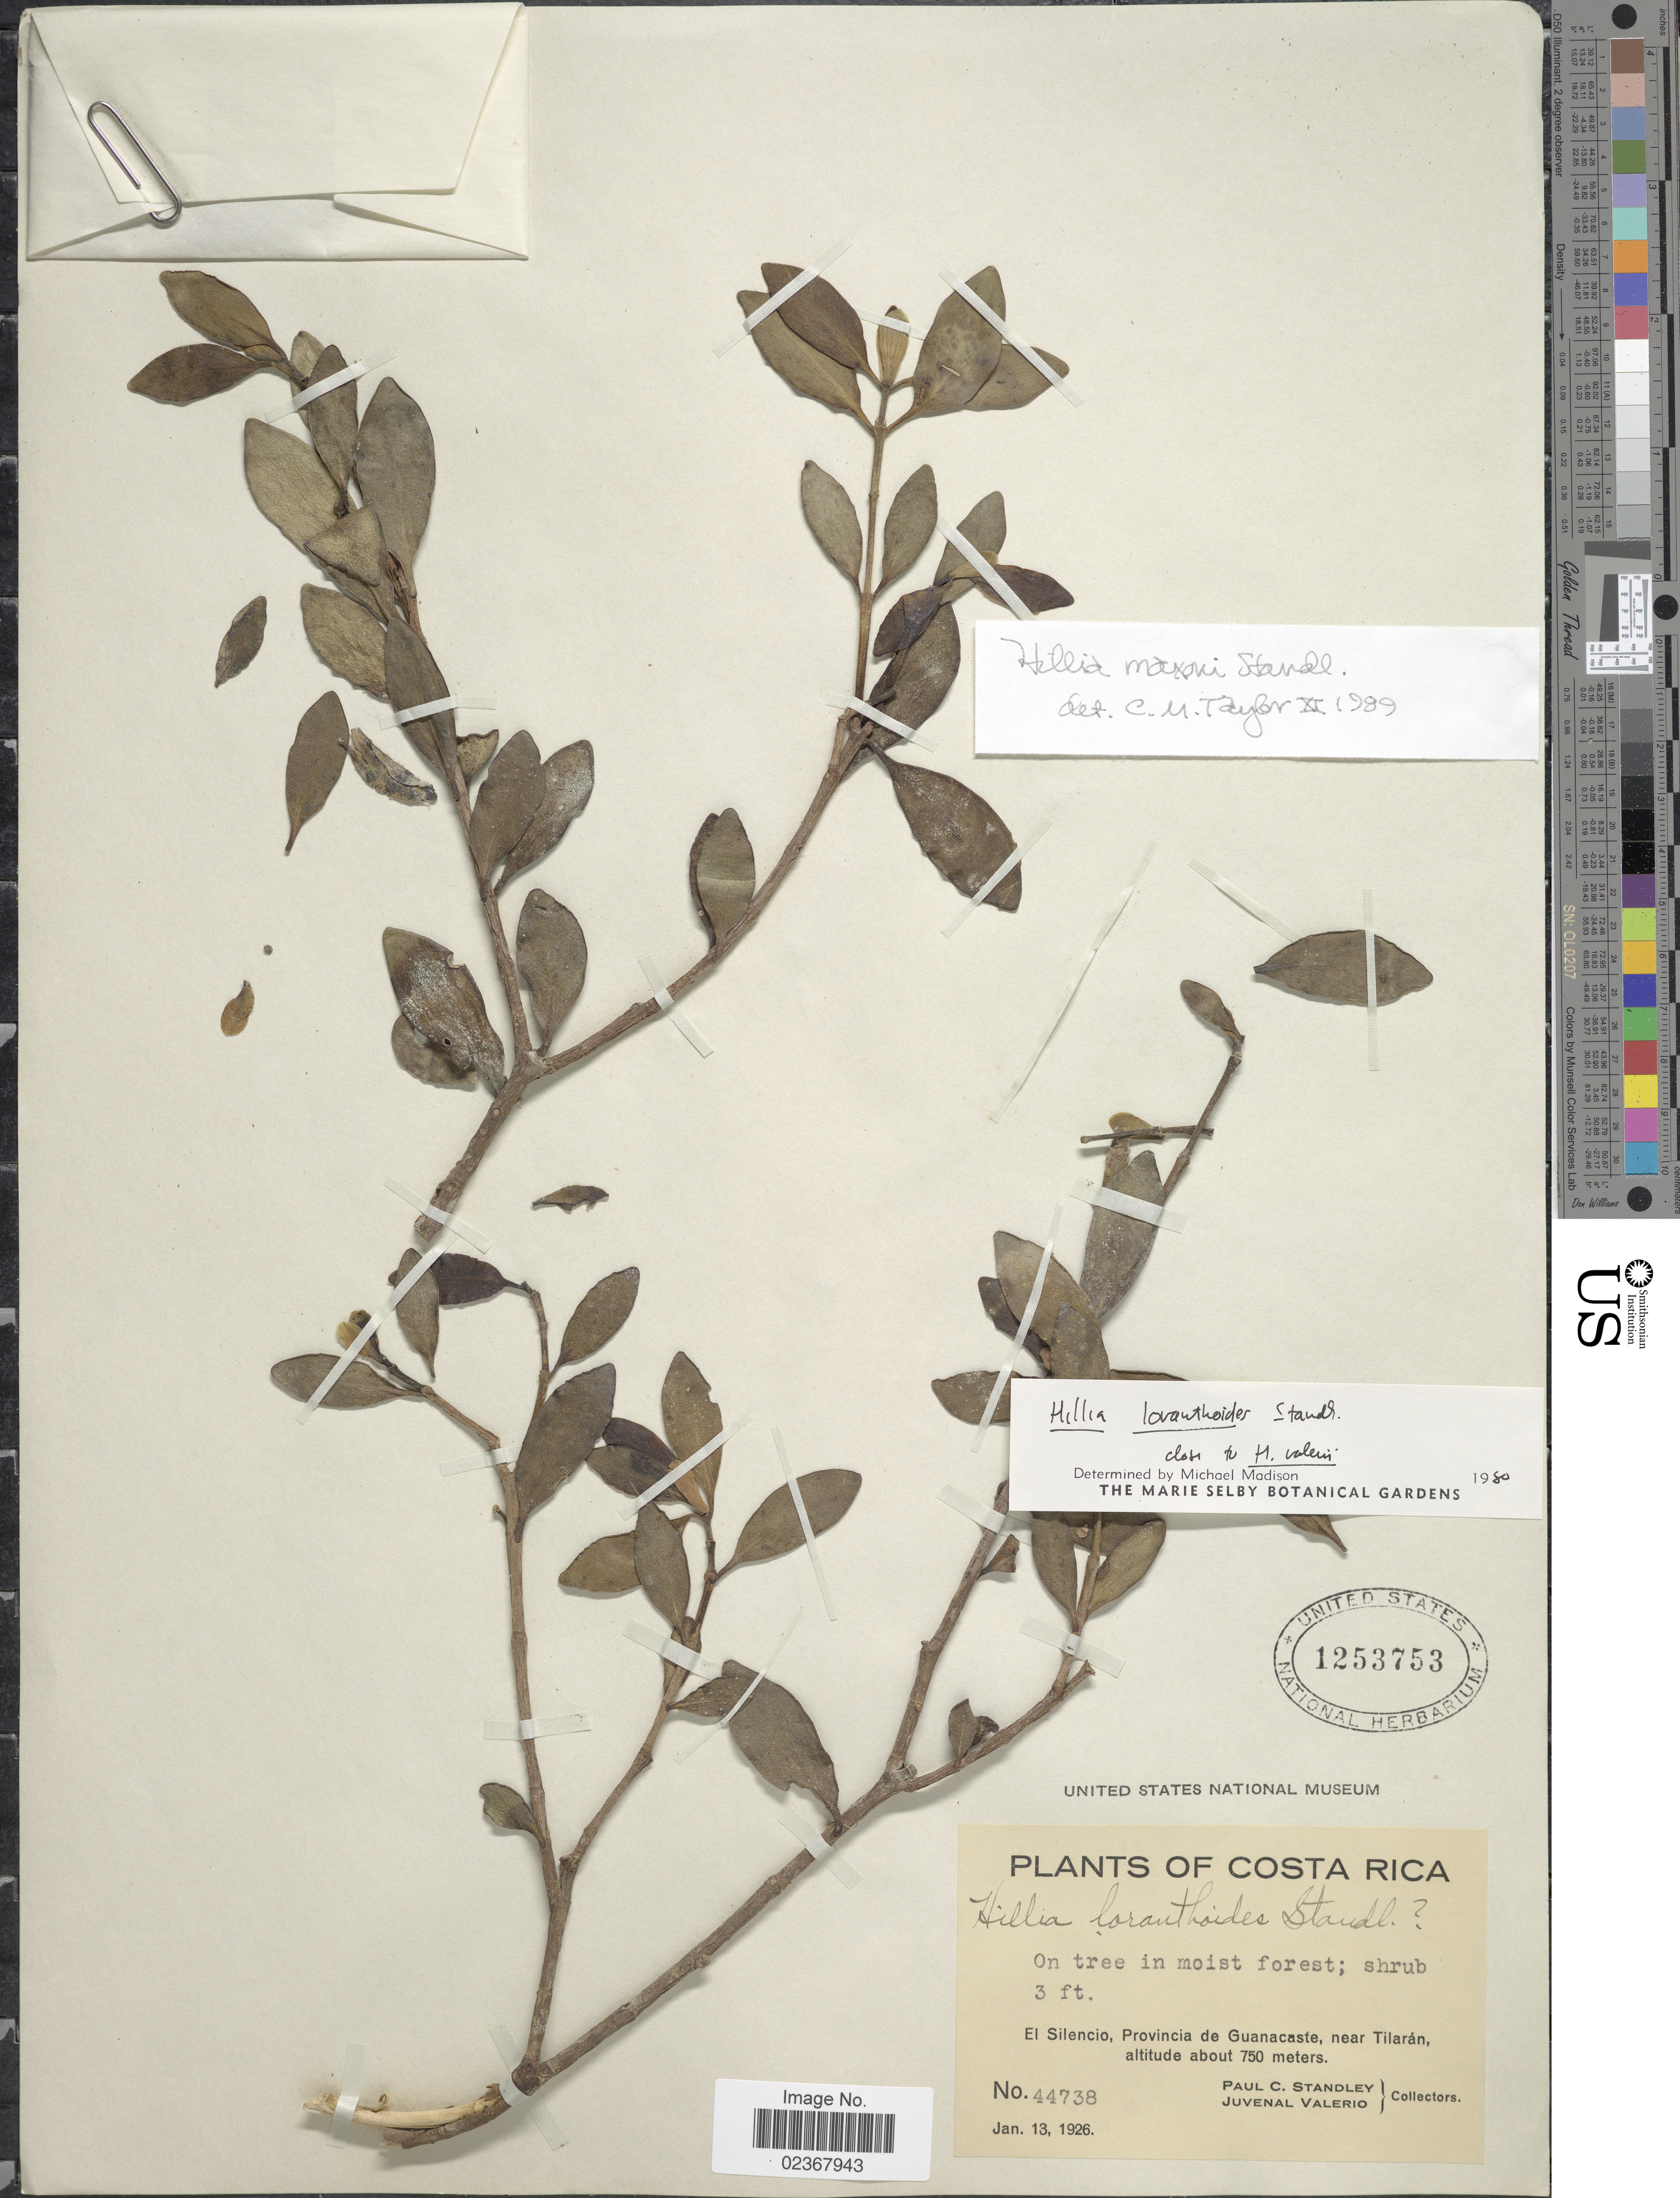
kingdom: Plantae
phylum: Tracheophyta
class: Magnoliopsida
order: Gentianales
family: Rubiaceae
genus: Hillia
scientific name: Hillia maxonii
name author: Standl.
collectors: P. C. Standley & J. Valerio R.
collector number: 44738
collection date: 1926-01-13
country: Costa Rica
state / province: Guanacaste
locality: El Silencio, near Tilaran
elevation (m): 750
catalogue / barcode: US 1253753